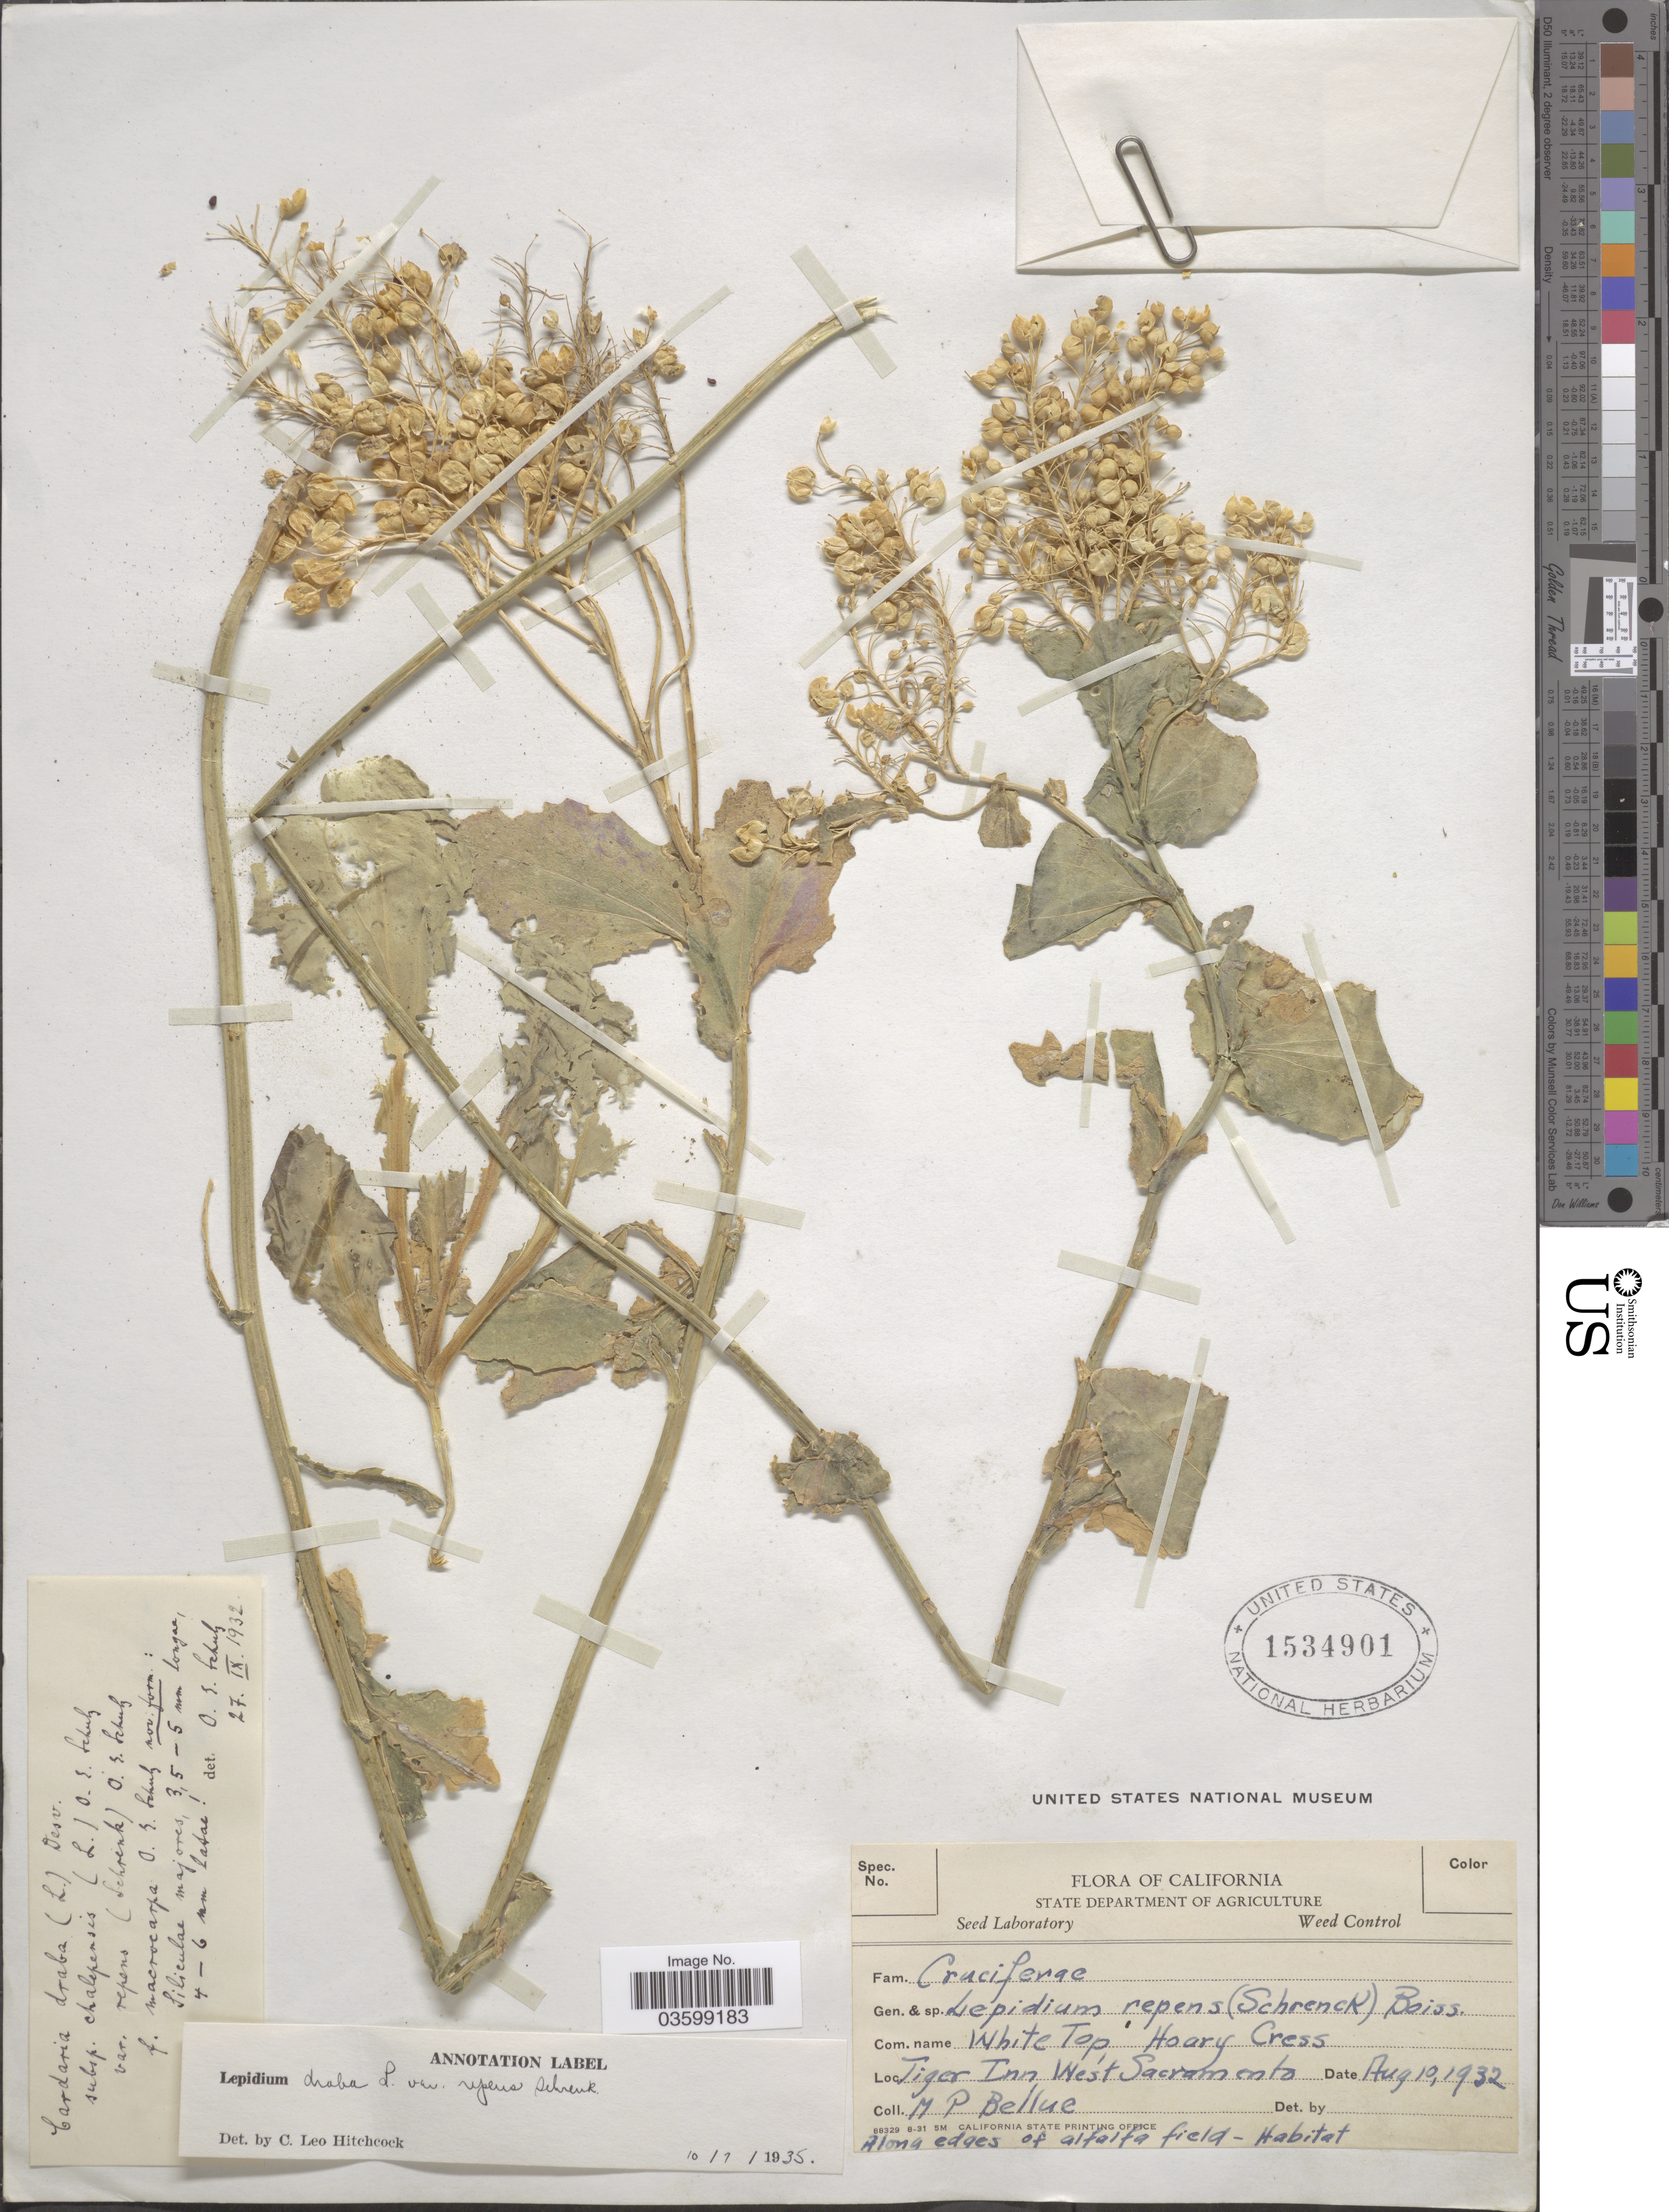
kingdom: Plantae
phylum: Tracheophyta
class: Magnoliopsida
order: Brassicales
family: Brassicaceae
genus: Lepidium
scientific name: Lepidium repens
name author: (Schrenk) Boiss.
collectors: M. Bellue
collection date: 1932-08-10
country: United States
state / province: California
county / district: Sacramento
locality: Tiger Inn West Sacramento.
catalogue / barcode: US 1534901